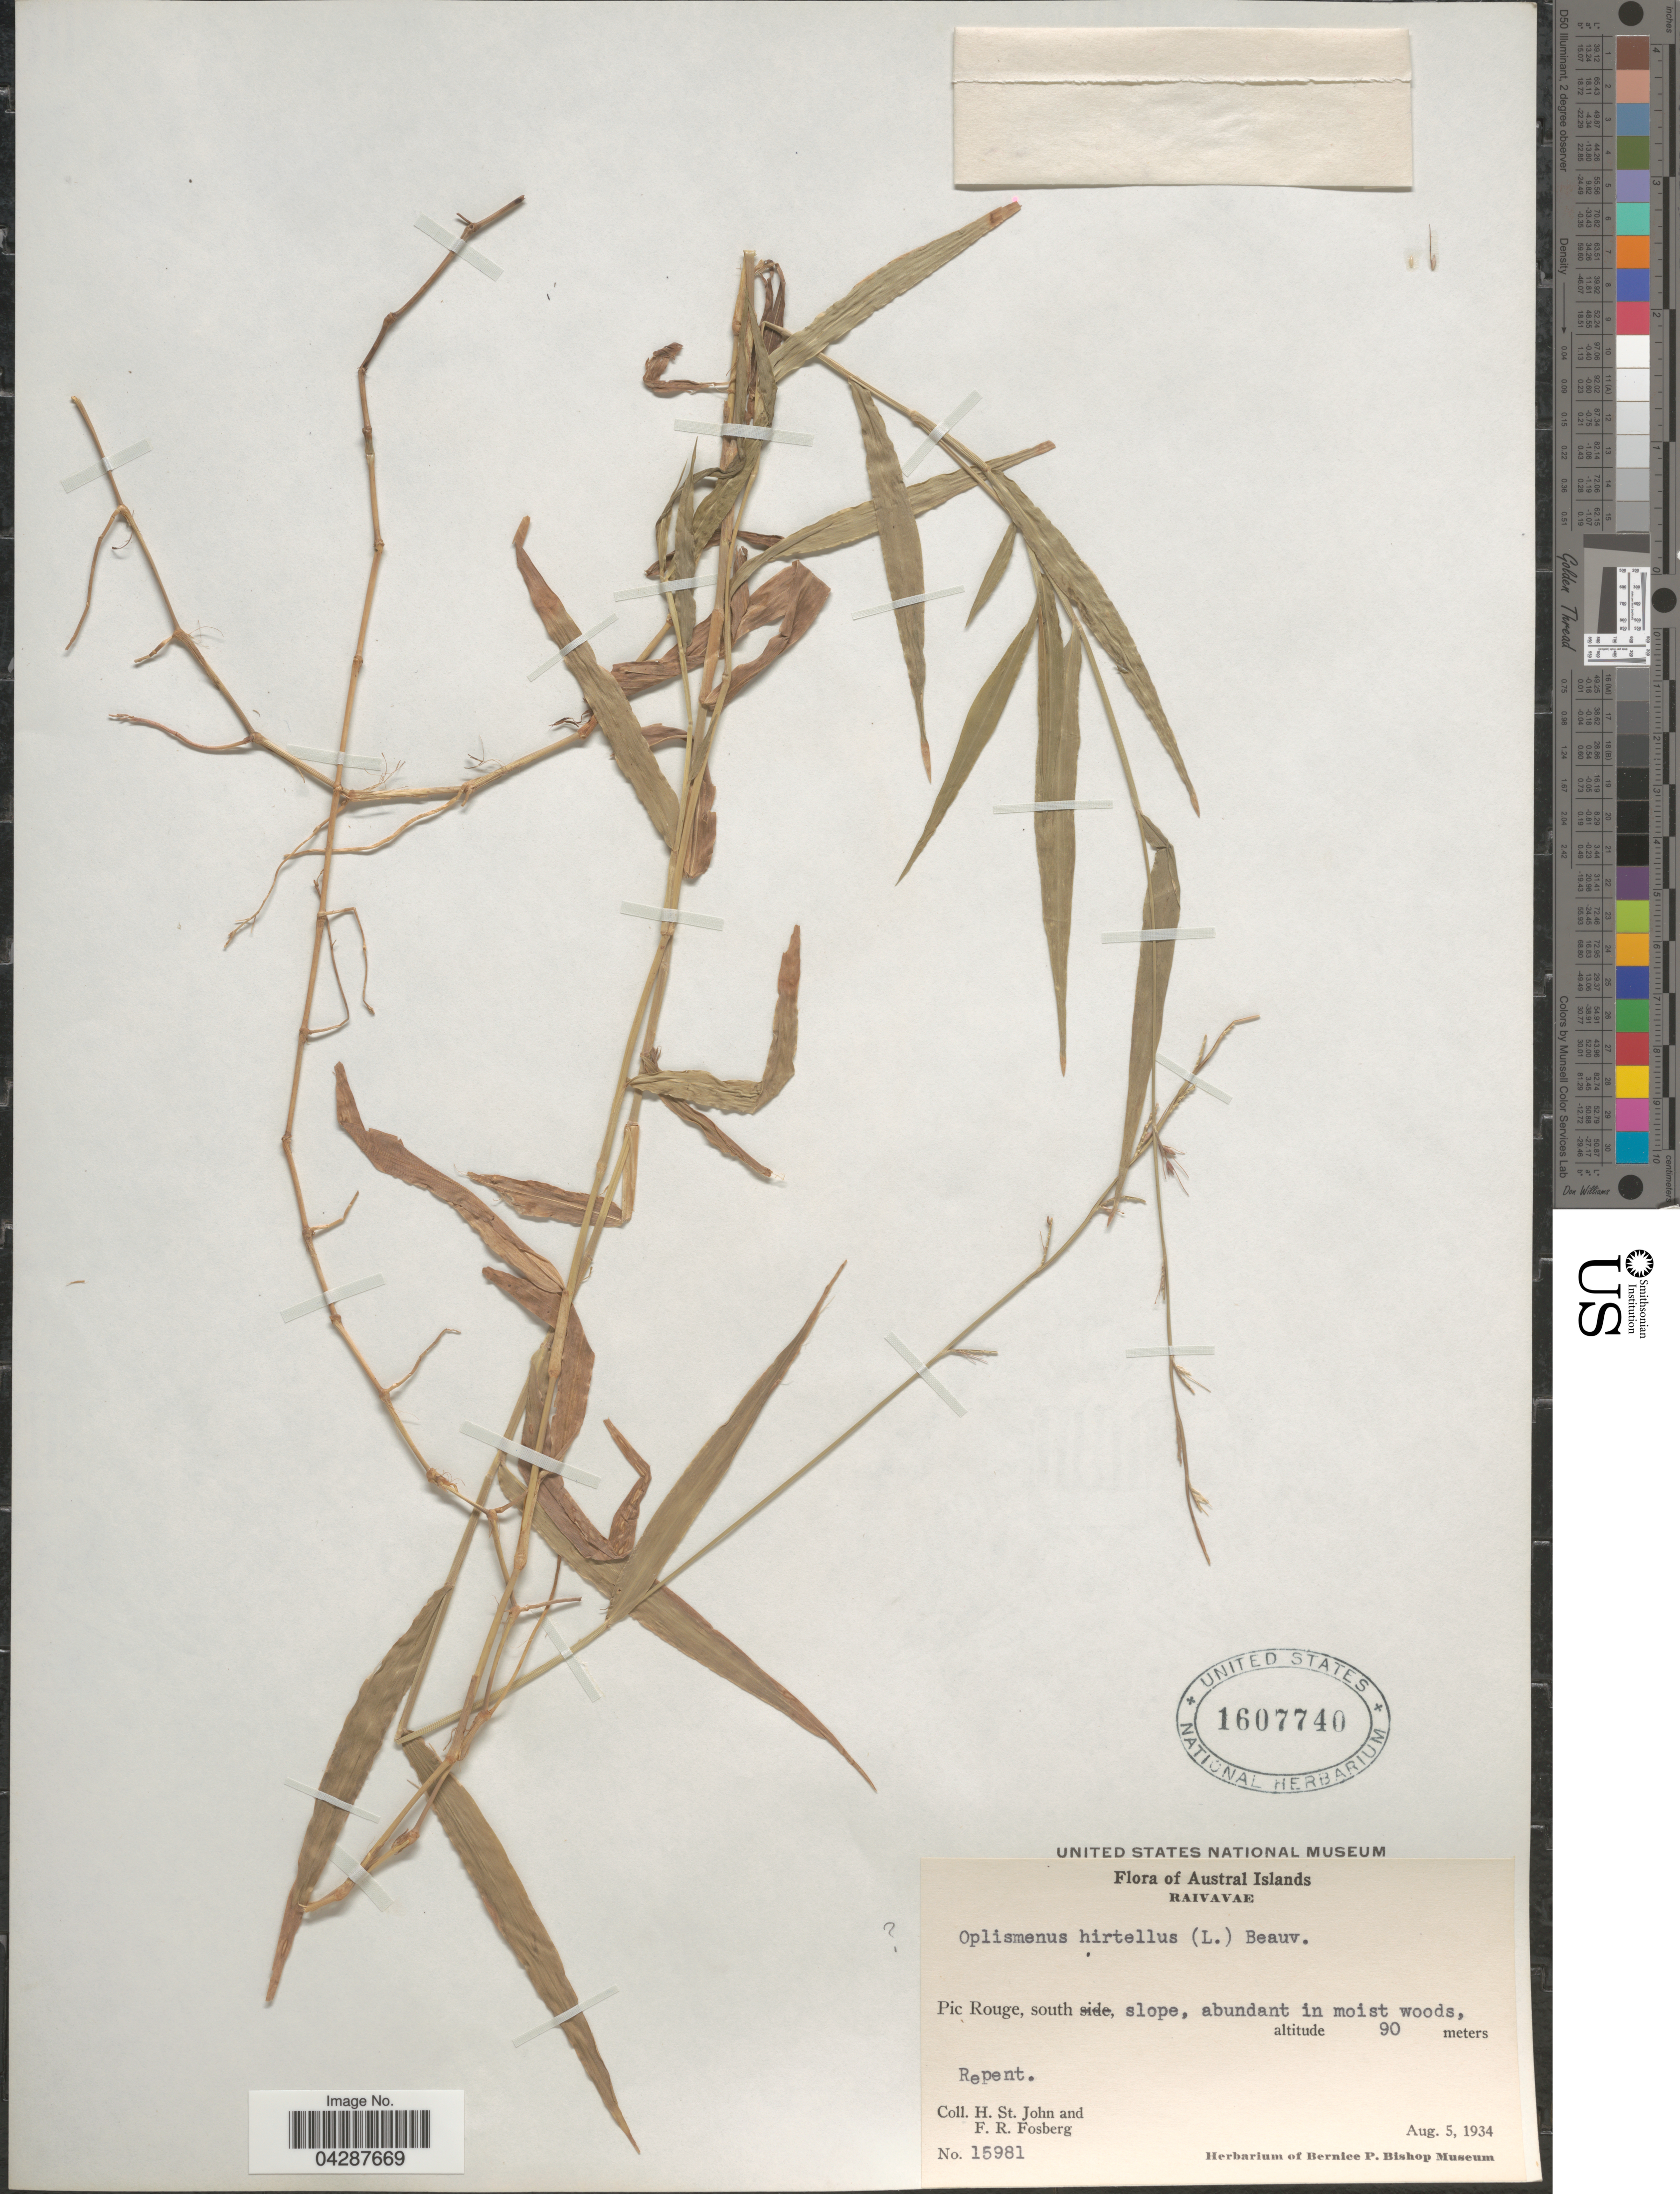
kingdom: Plantae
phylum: Tracheophyta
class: Liliopsida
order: Poales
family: Poaceae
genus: Oplismenus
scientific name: Oplismenus hirtellus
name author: (L.) P. Beauv.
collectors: H. St. John & F. R. Fosberg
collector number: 15981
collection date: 1934-08-05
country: French Polynesia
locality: Austral Islands. Raivavae. Pic Rouge, south, slope, abundant in moist woods. Repent.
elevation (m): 90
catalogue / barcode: US 1607740